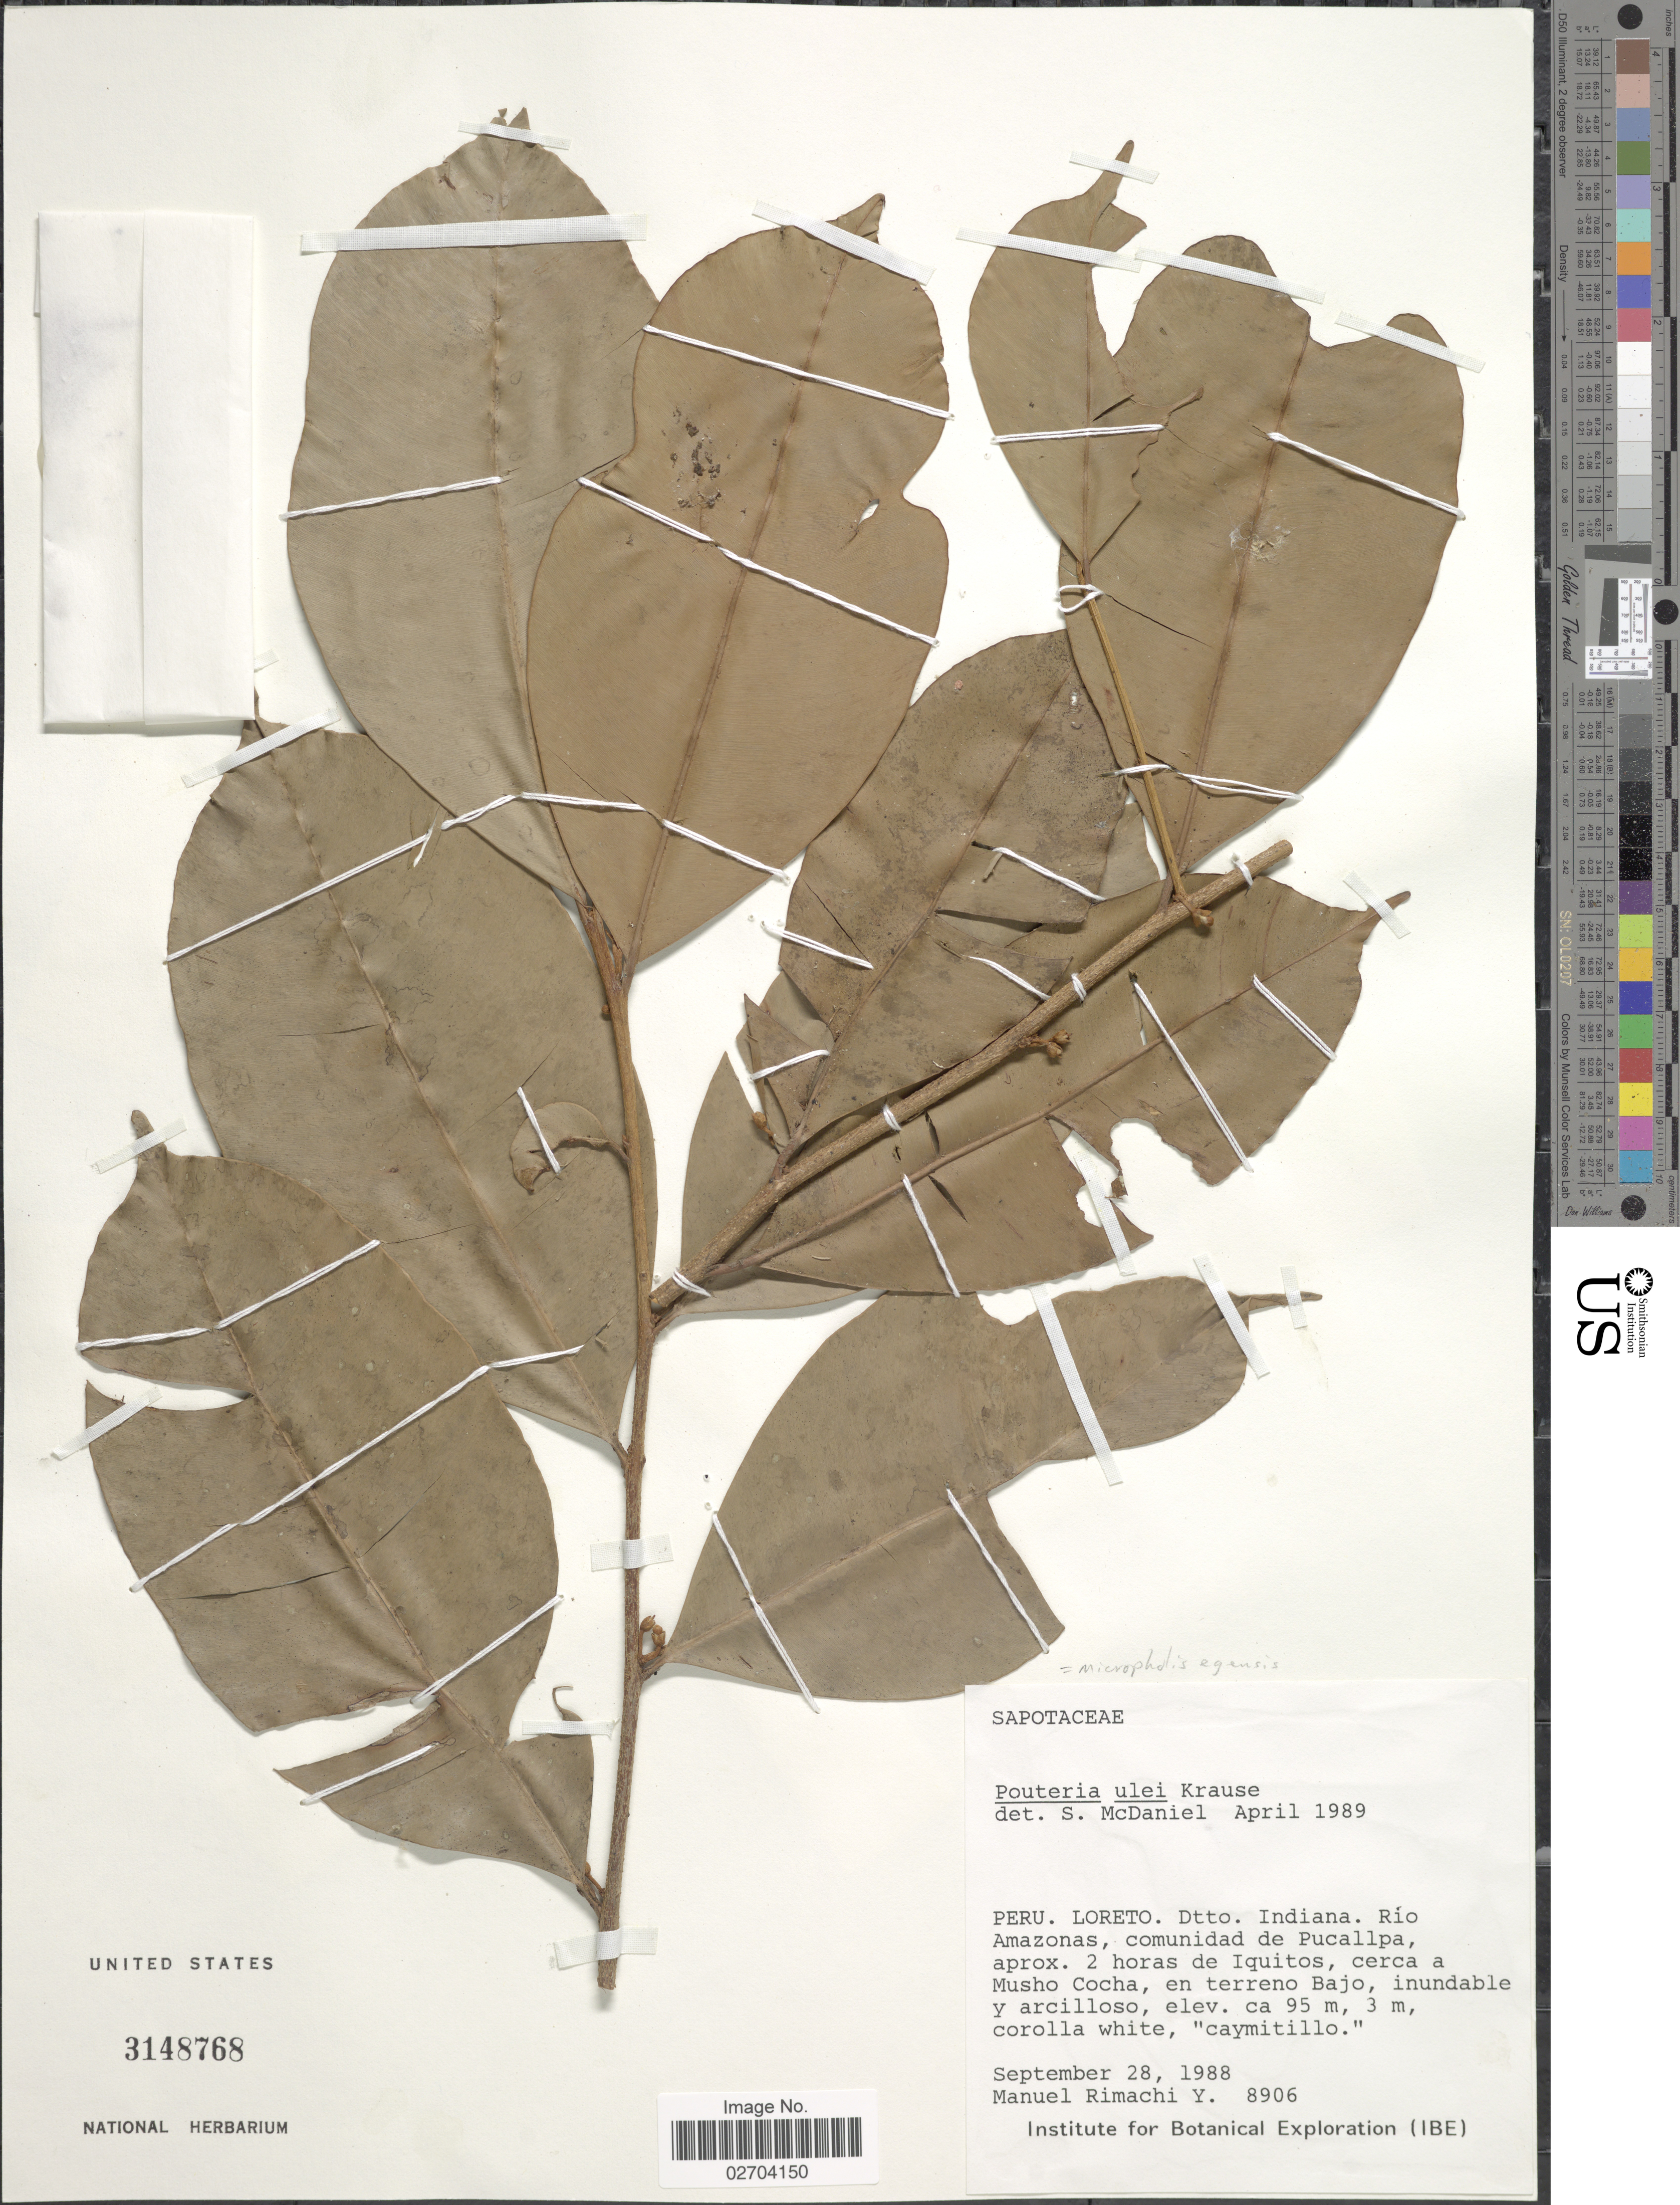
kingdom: Plantae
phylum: Tracheophyta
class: Magnoliopsida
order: Ericales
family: Sapotaceae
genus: Micropholis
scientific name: Micropholis egensis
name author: (A. DC.) Pierre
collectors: M. Rimachi Y.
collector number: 8906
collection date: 1988-09-28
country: Peru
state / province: Loreto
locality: Peru. Loreto, Dtto. Indiana. Rio Amazonas, comunidad de Pucallpa. aprox. 2 horas de Iquitos, cerca a Musho Cocha, en terreno Bajo , inundable y arcilloso.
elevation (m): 95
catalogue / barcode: US 3148768